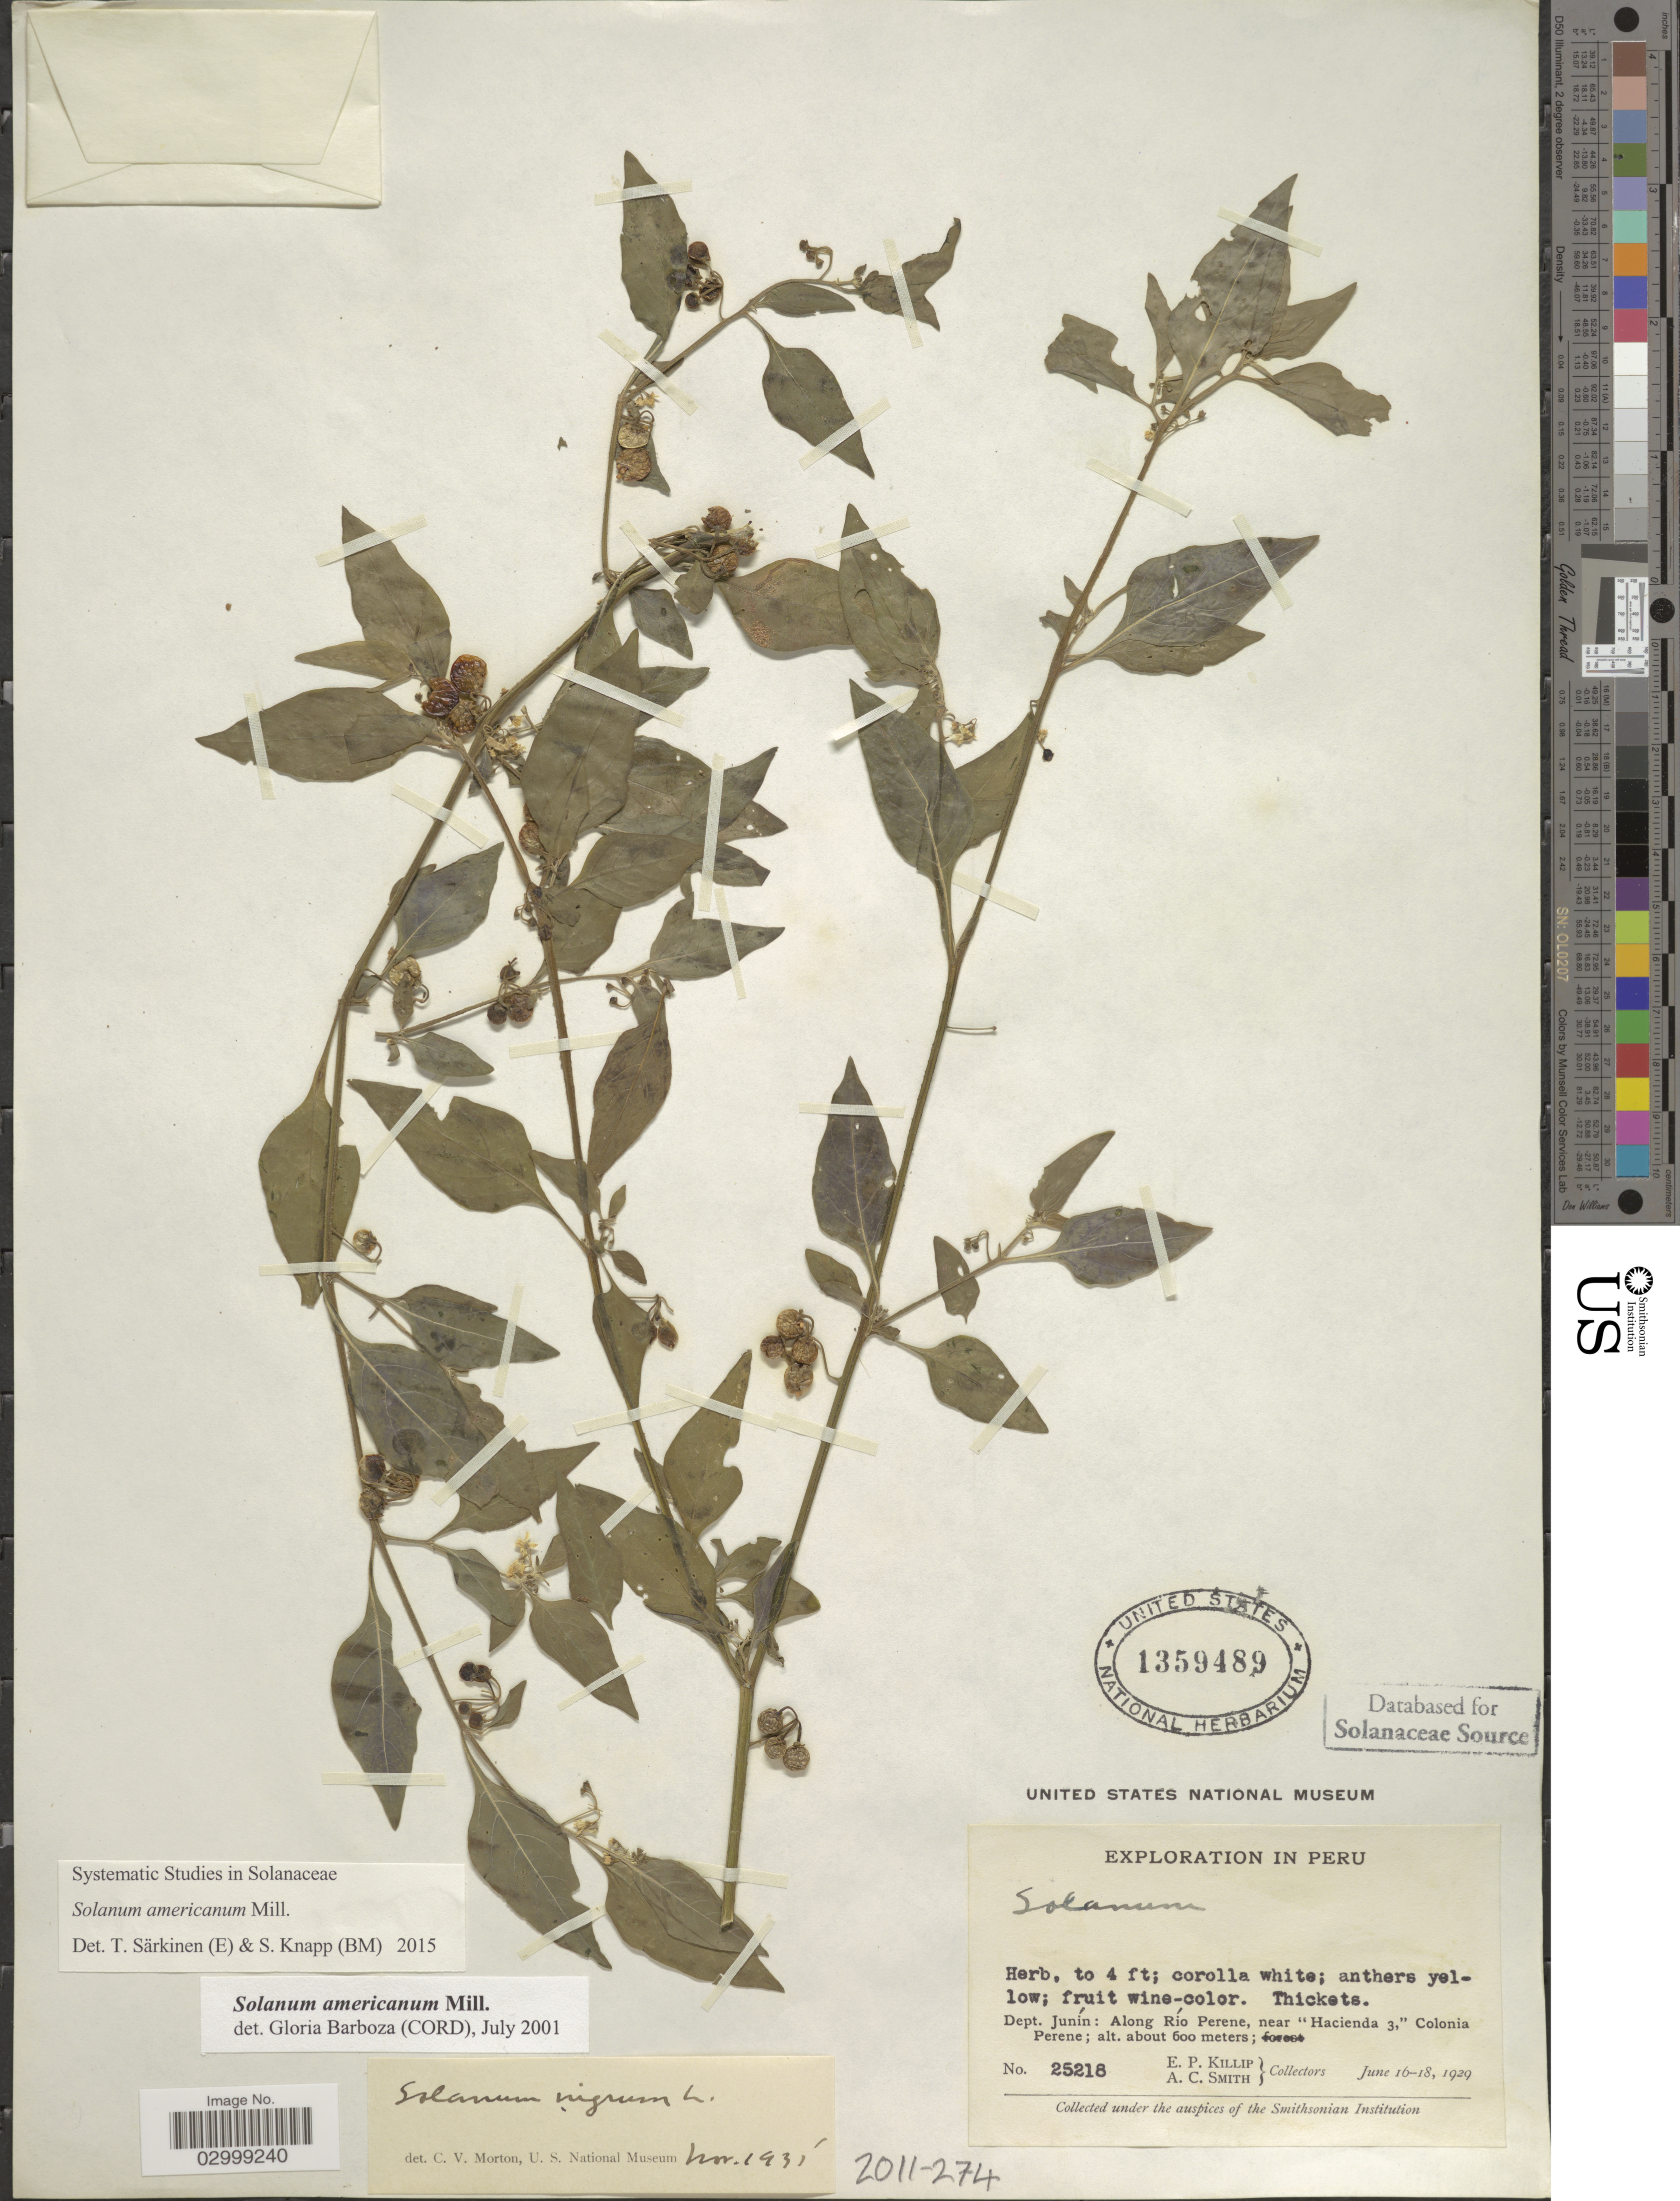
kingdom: Plantae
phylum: Tracheophyta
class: Magnoliopsida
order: Solanales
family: Solanaceae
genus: Solanum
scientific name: Solanum americanum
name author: Mill.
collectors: E. P. Killip & A. C. Smith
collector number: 25218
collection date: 1929-06-16/1929-06-18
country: Peru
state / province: Junín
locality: Dept. Junín: Along Río Perene, near "Hacienda 3", Colonia Perene.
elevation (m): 600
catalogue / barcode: US 1359489